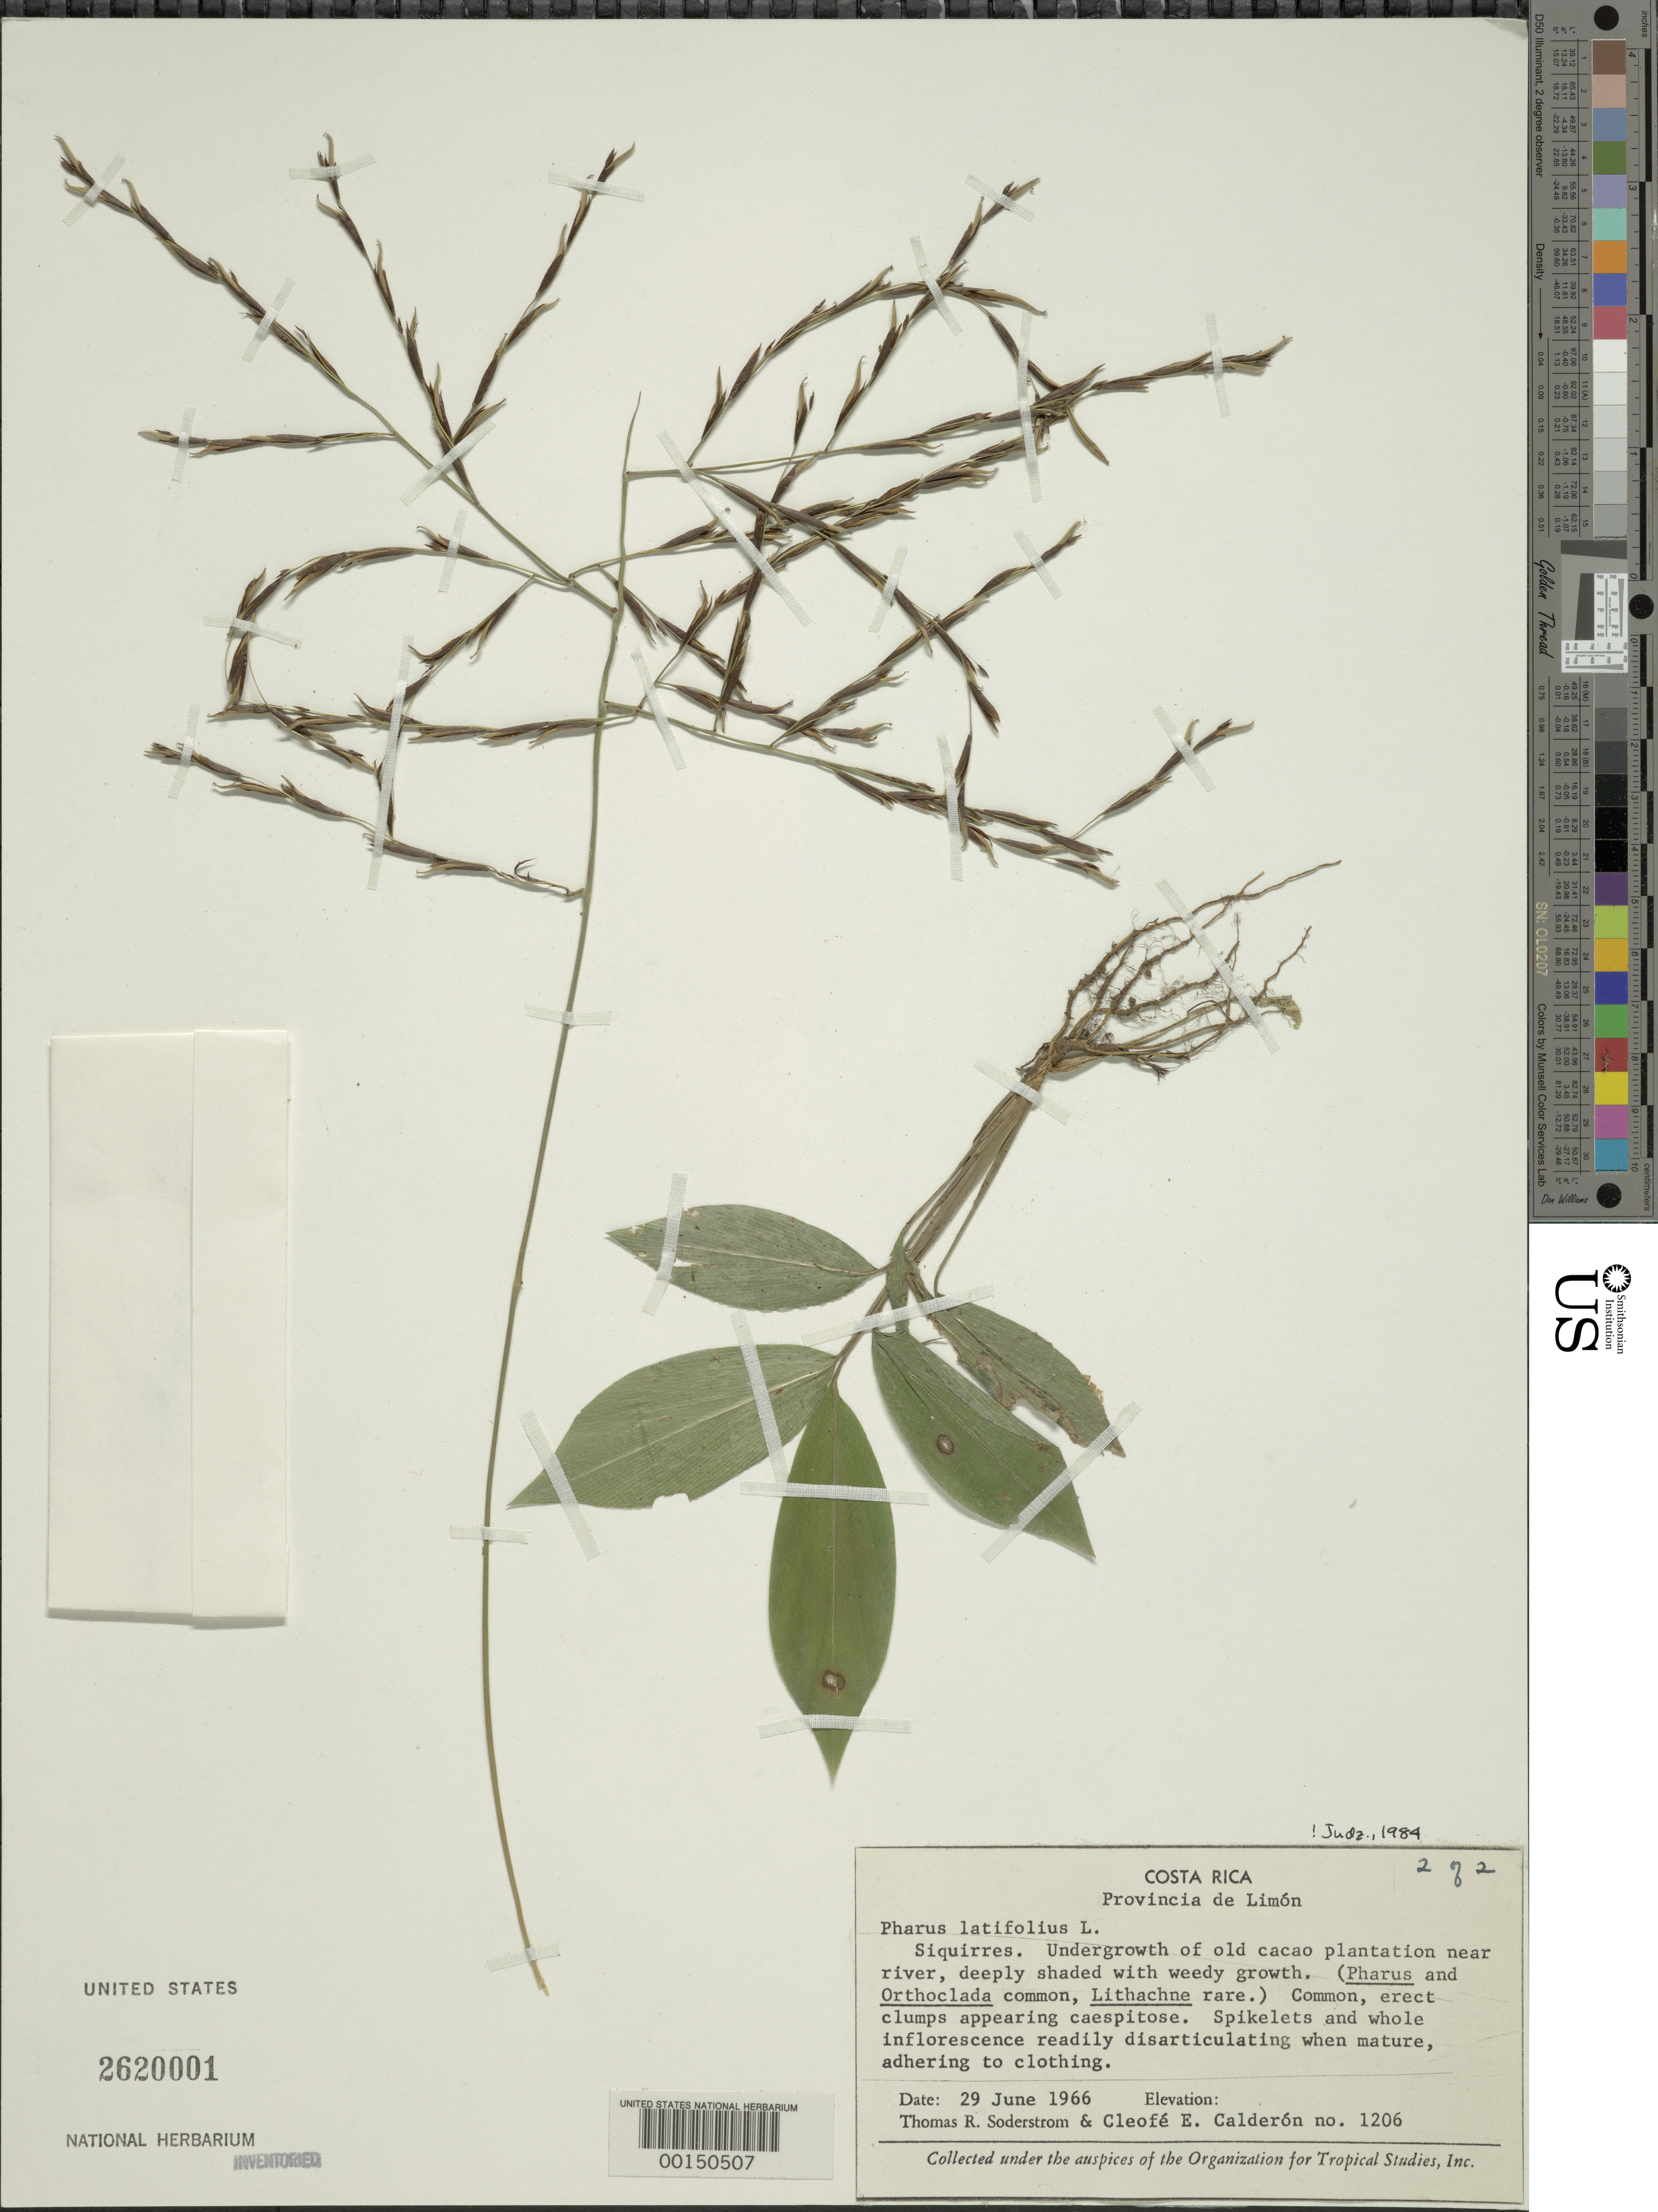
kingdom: Plantae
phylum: Tracheophyta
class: Liliopsida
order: Poales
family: Poaceae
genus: Pharus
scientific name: Pharus latifolius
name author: L.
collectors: T. R. Soderstrom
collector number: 1206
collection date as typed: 29 Jun 1966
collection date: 1966-06-29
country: Costa Rica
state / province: Limón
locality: Siquirres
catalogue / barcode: US 2620001